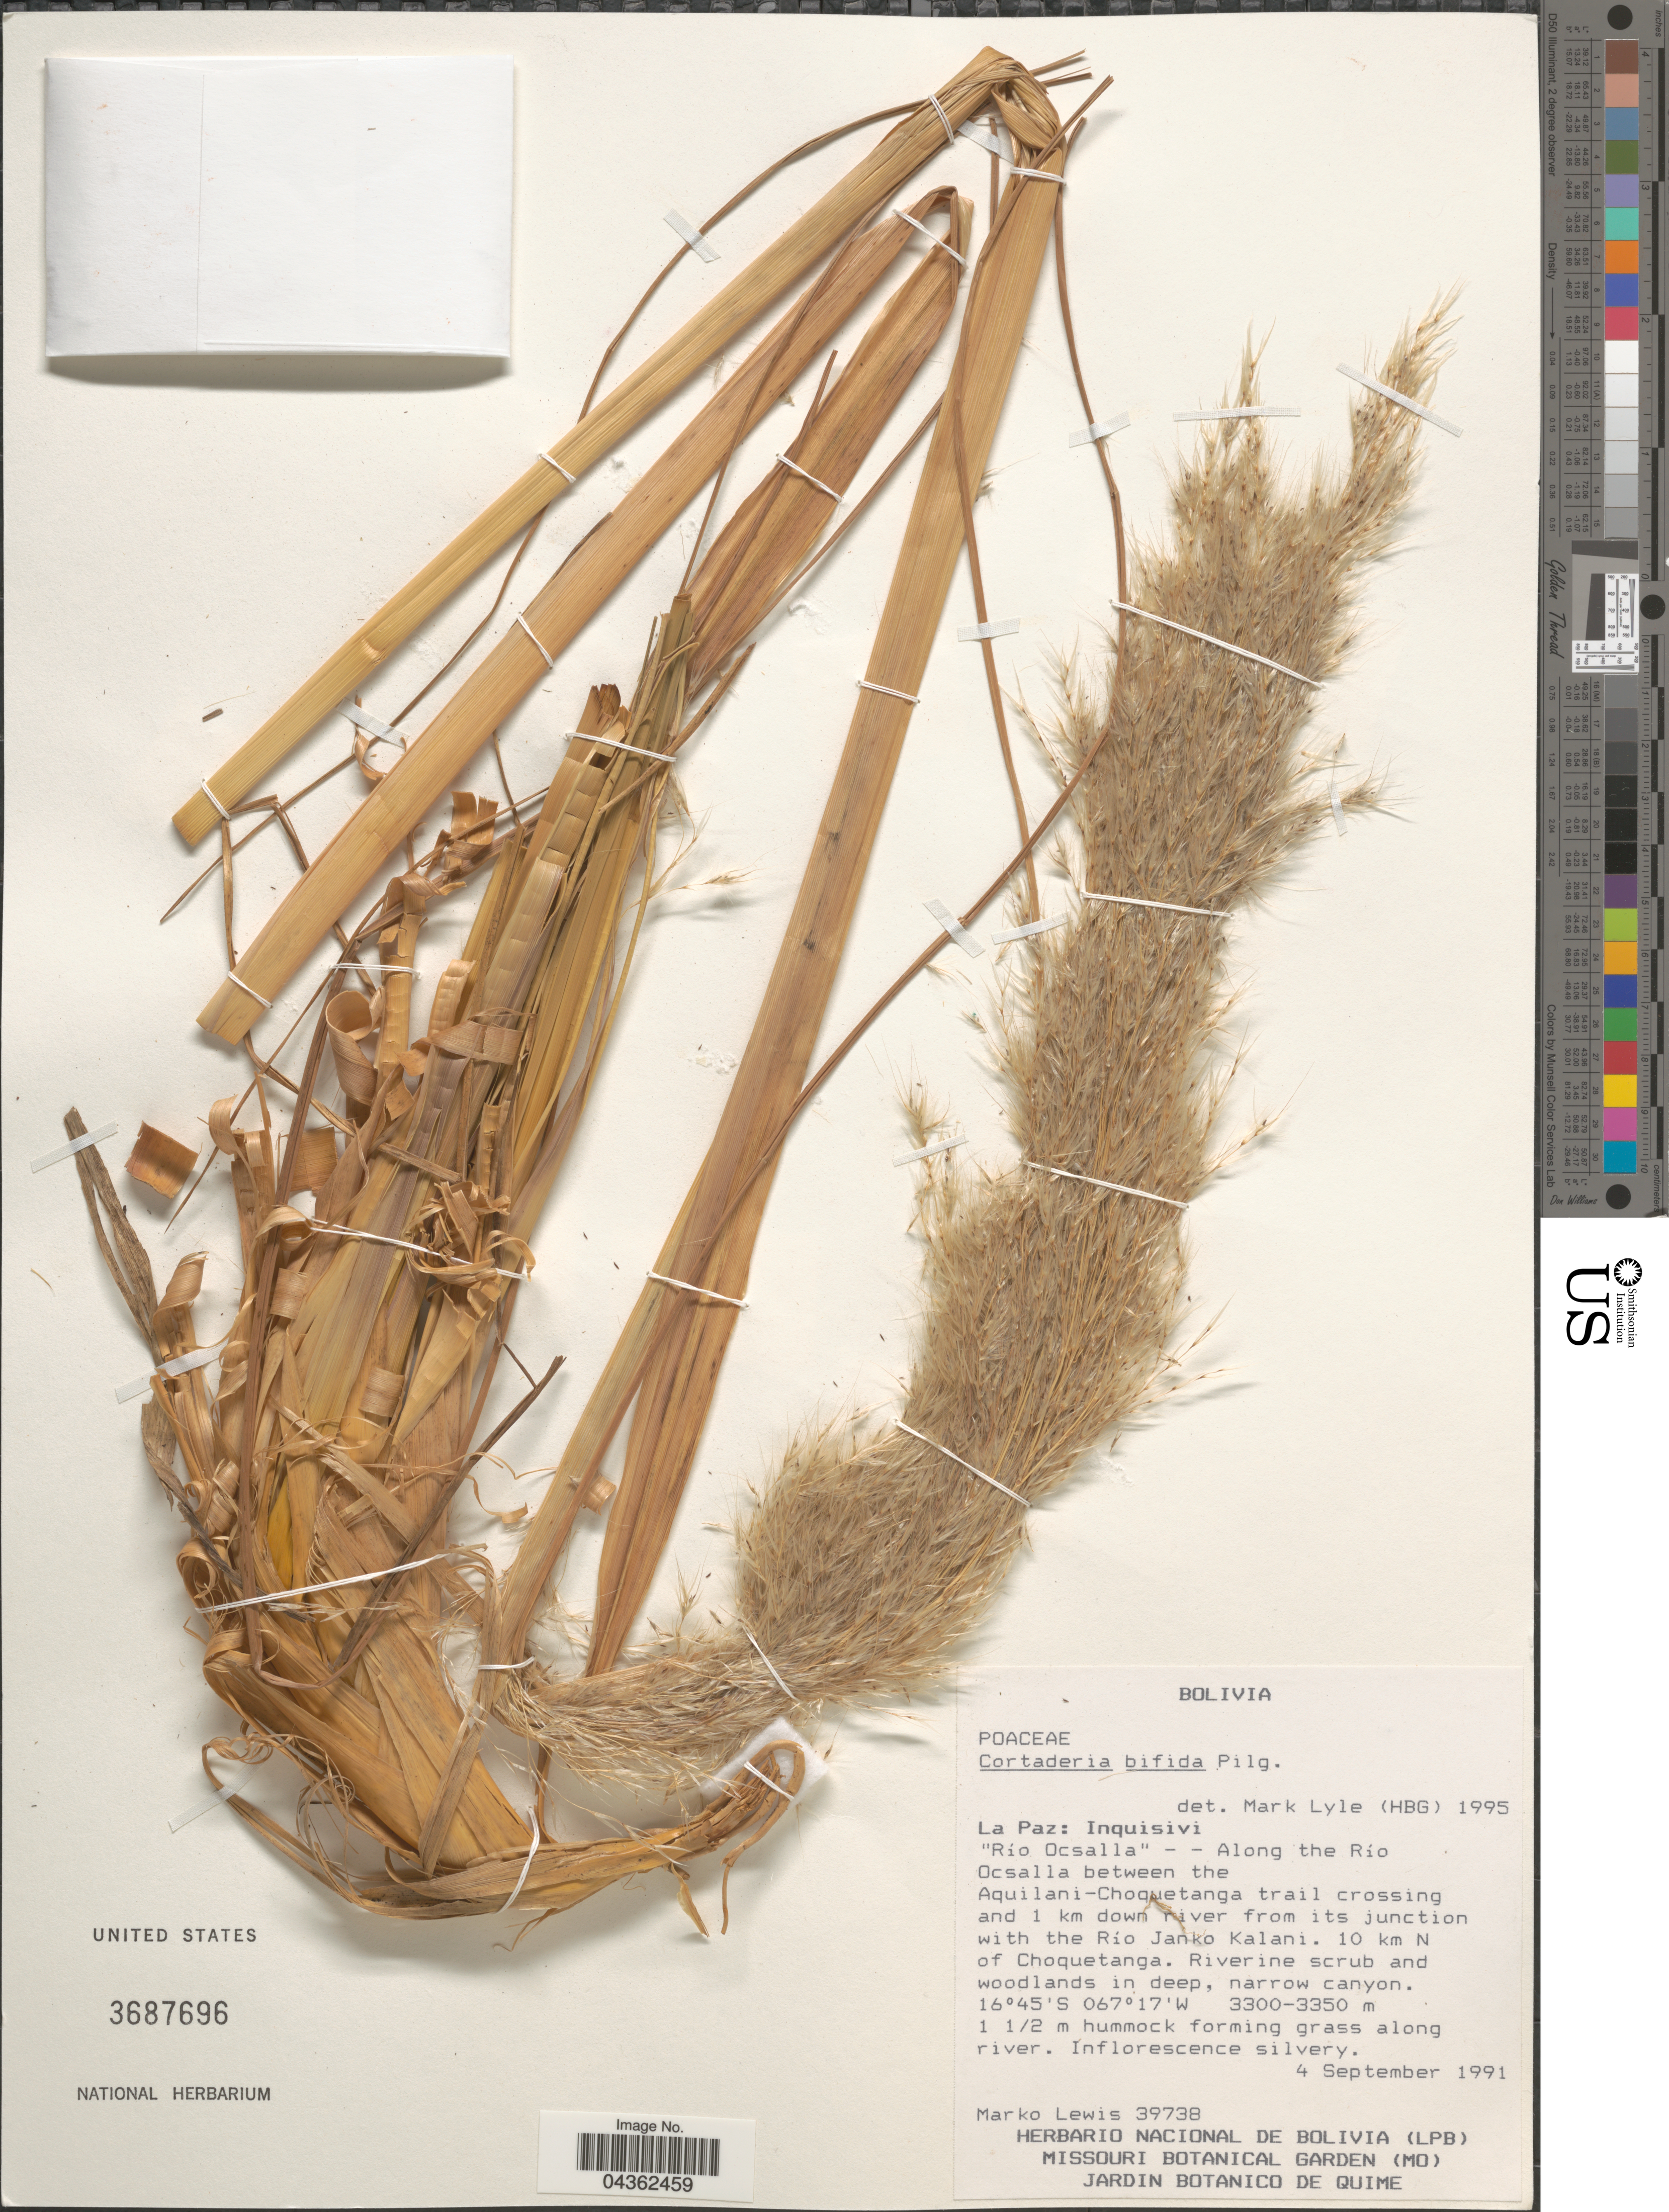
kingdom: Plantae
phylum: Tracheophyta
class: Liliopsida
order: Poales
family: Poaceae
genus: Cortaderia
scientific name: Cortaderia bifida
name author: Pilg.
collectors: M. A. Lewis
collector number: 39738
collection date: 1991-09-04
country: Bolivia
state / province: La Paz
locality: Inquisivi. "Río Ocsalla" - Along the Río Ocsalla between the Aquilani-Choquetanga trail crossing and 1 km down river from its junction with the Río Janko Kalani. 10 km N of Choquetanga.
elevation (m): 3300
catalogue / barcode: US 3687696